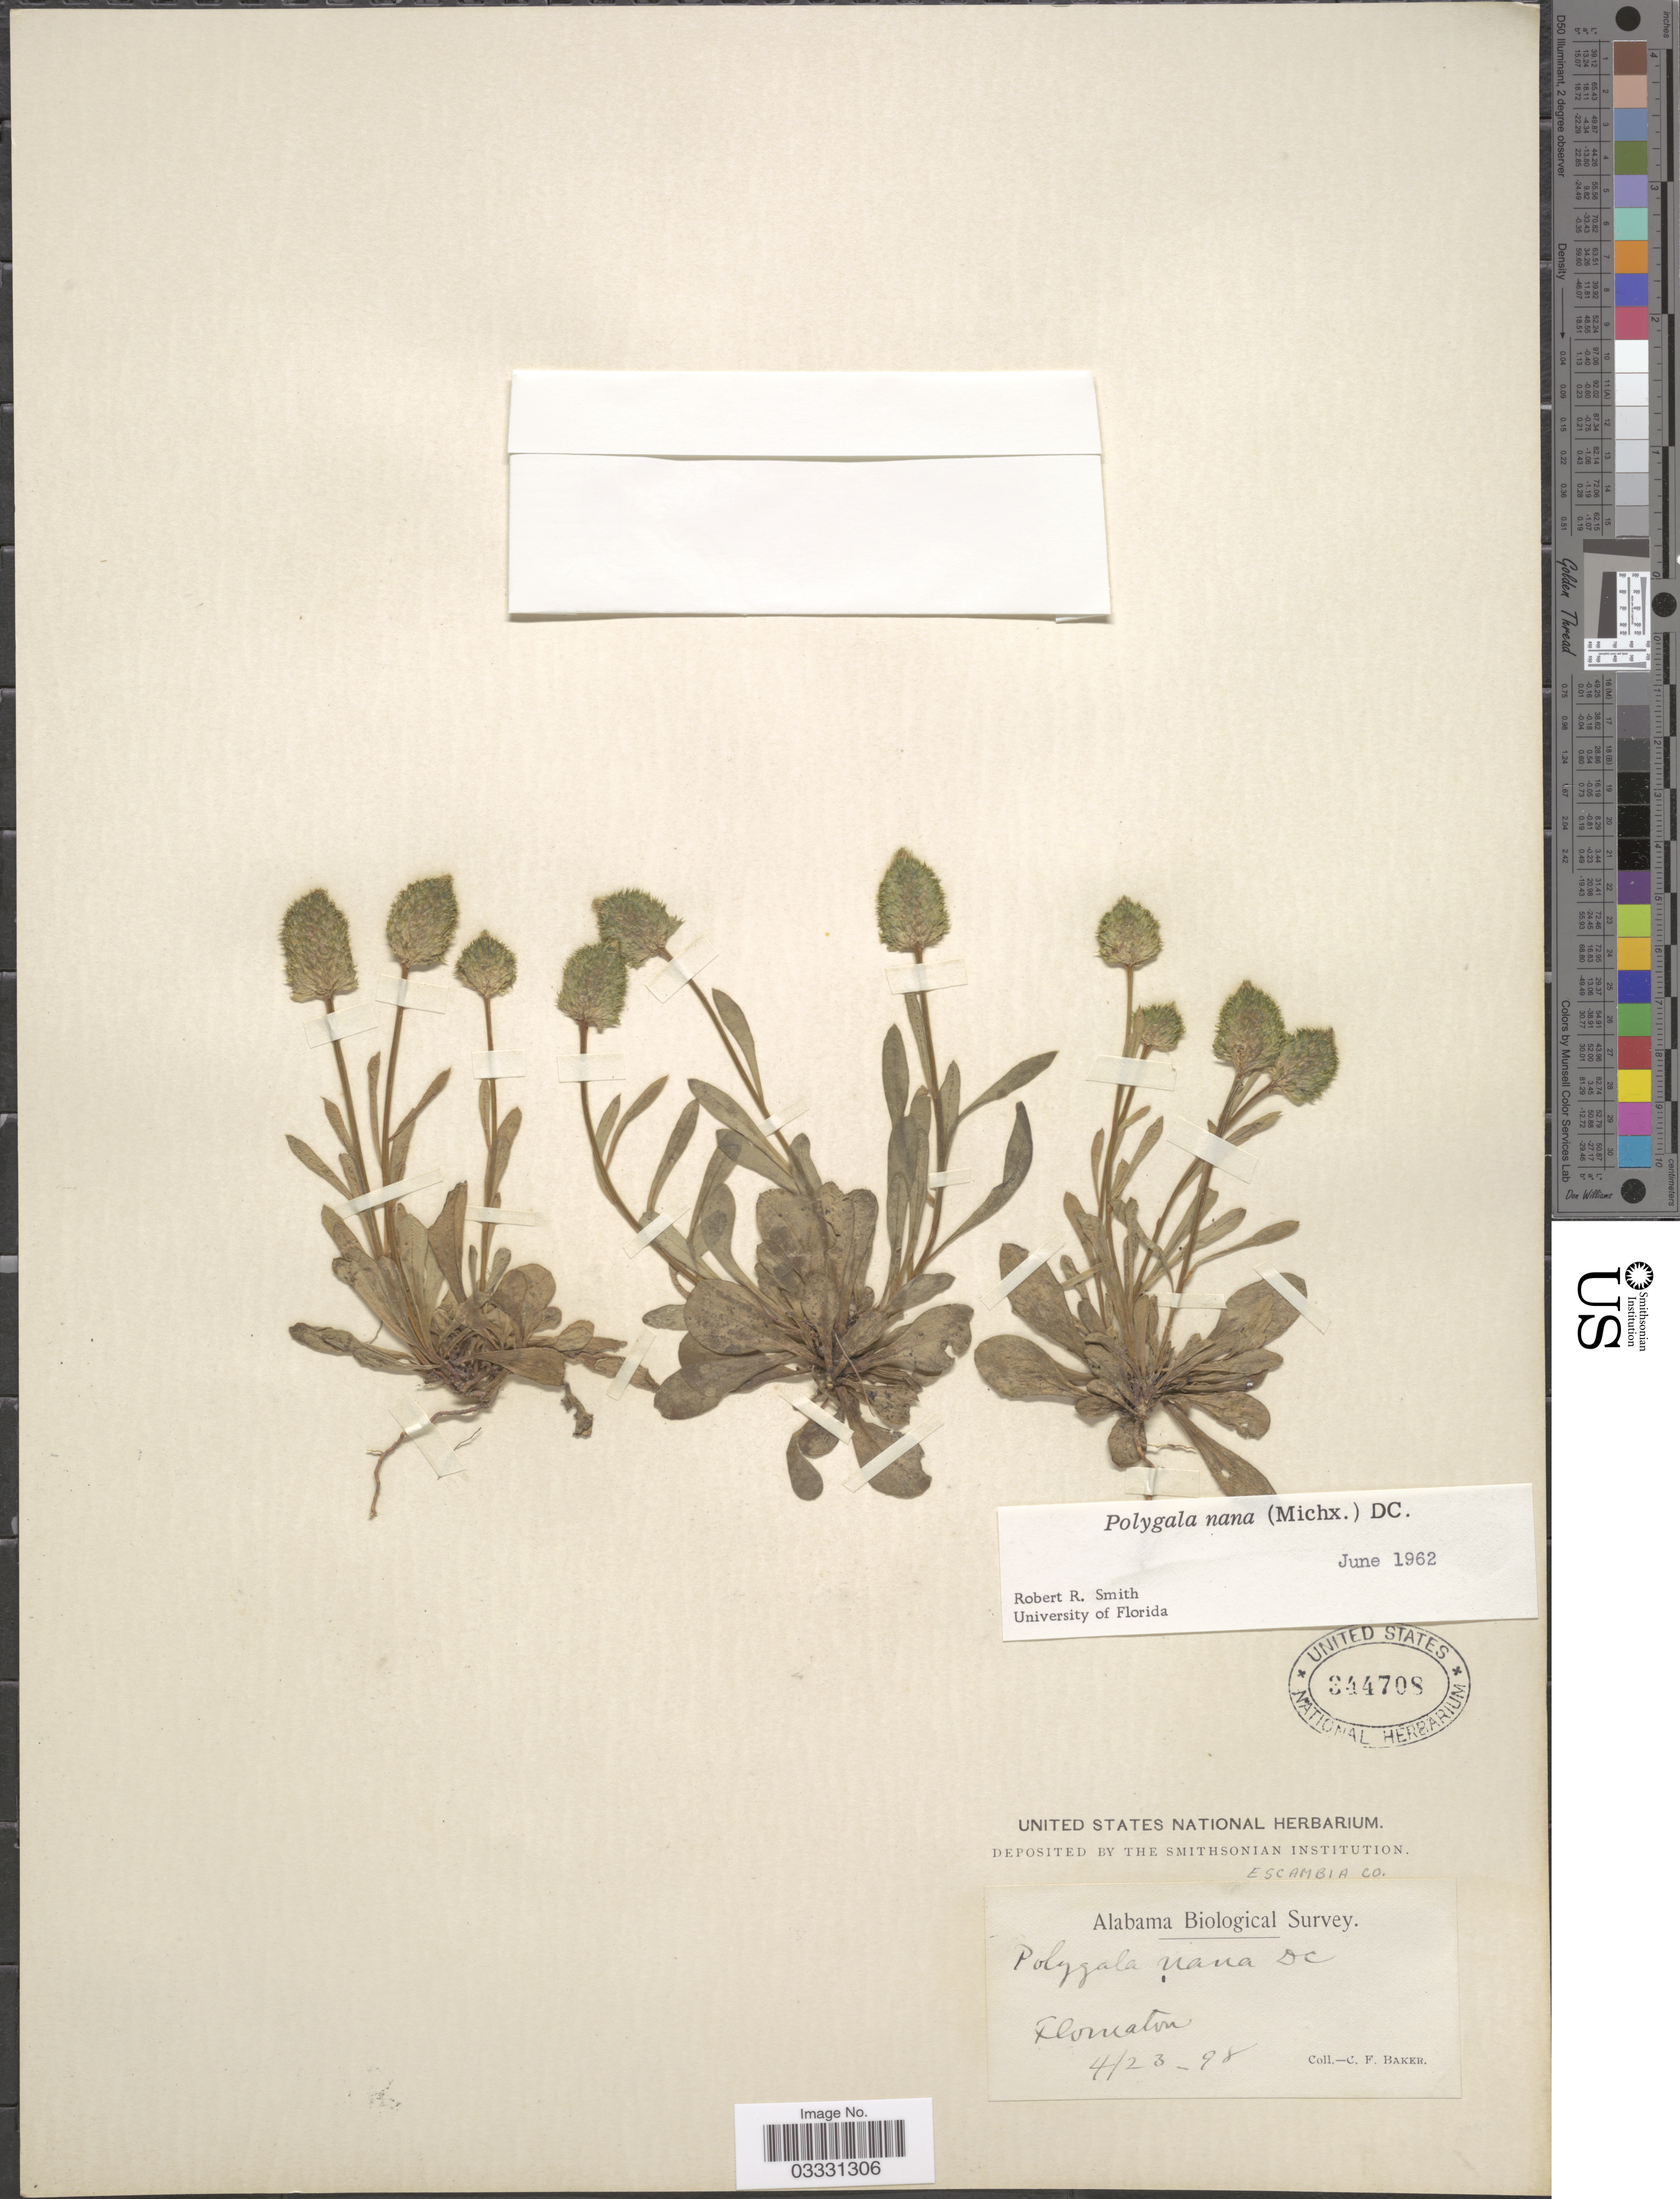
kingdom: Plantae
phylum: Tracheophyta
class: Magnoliopsida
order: Fabales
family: Polygalaceae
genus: Polygala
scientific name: Polygala nana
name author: (Michx.) DC.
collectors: C. F. Baker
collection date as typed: Transcribed d/m/y: 23/4/98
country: United States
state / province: Alabama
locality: Escambia Co. Flomaton.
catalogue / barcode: US 344708